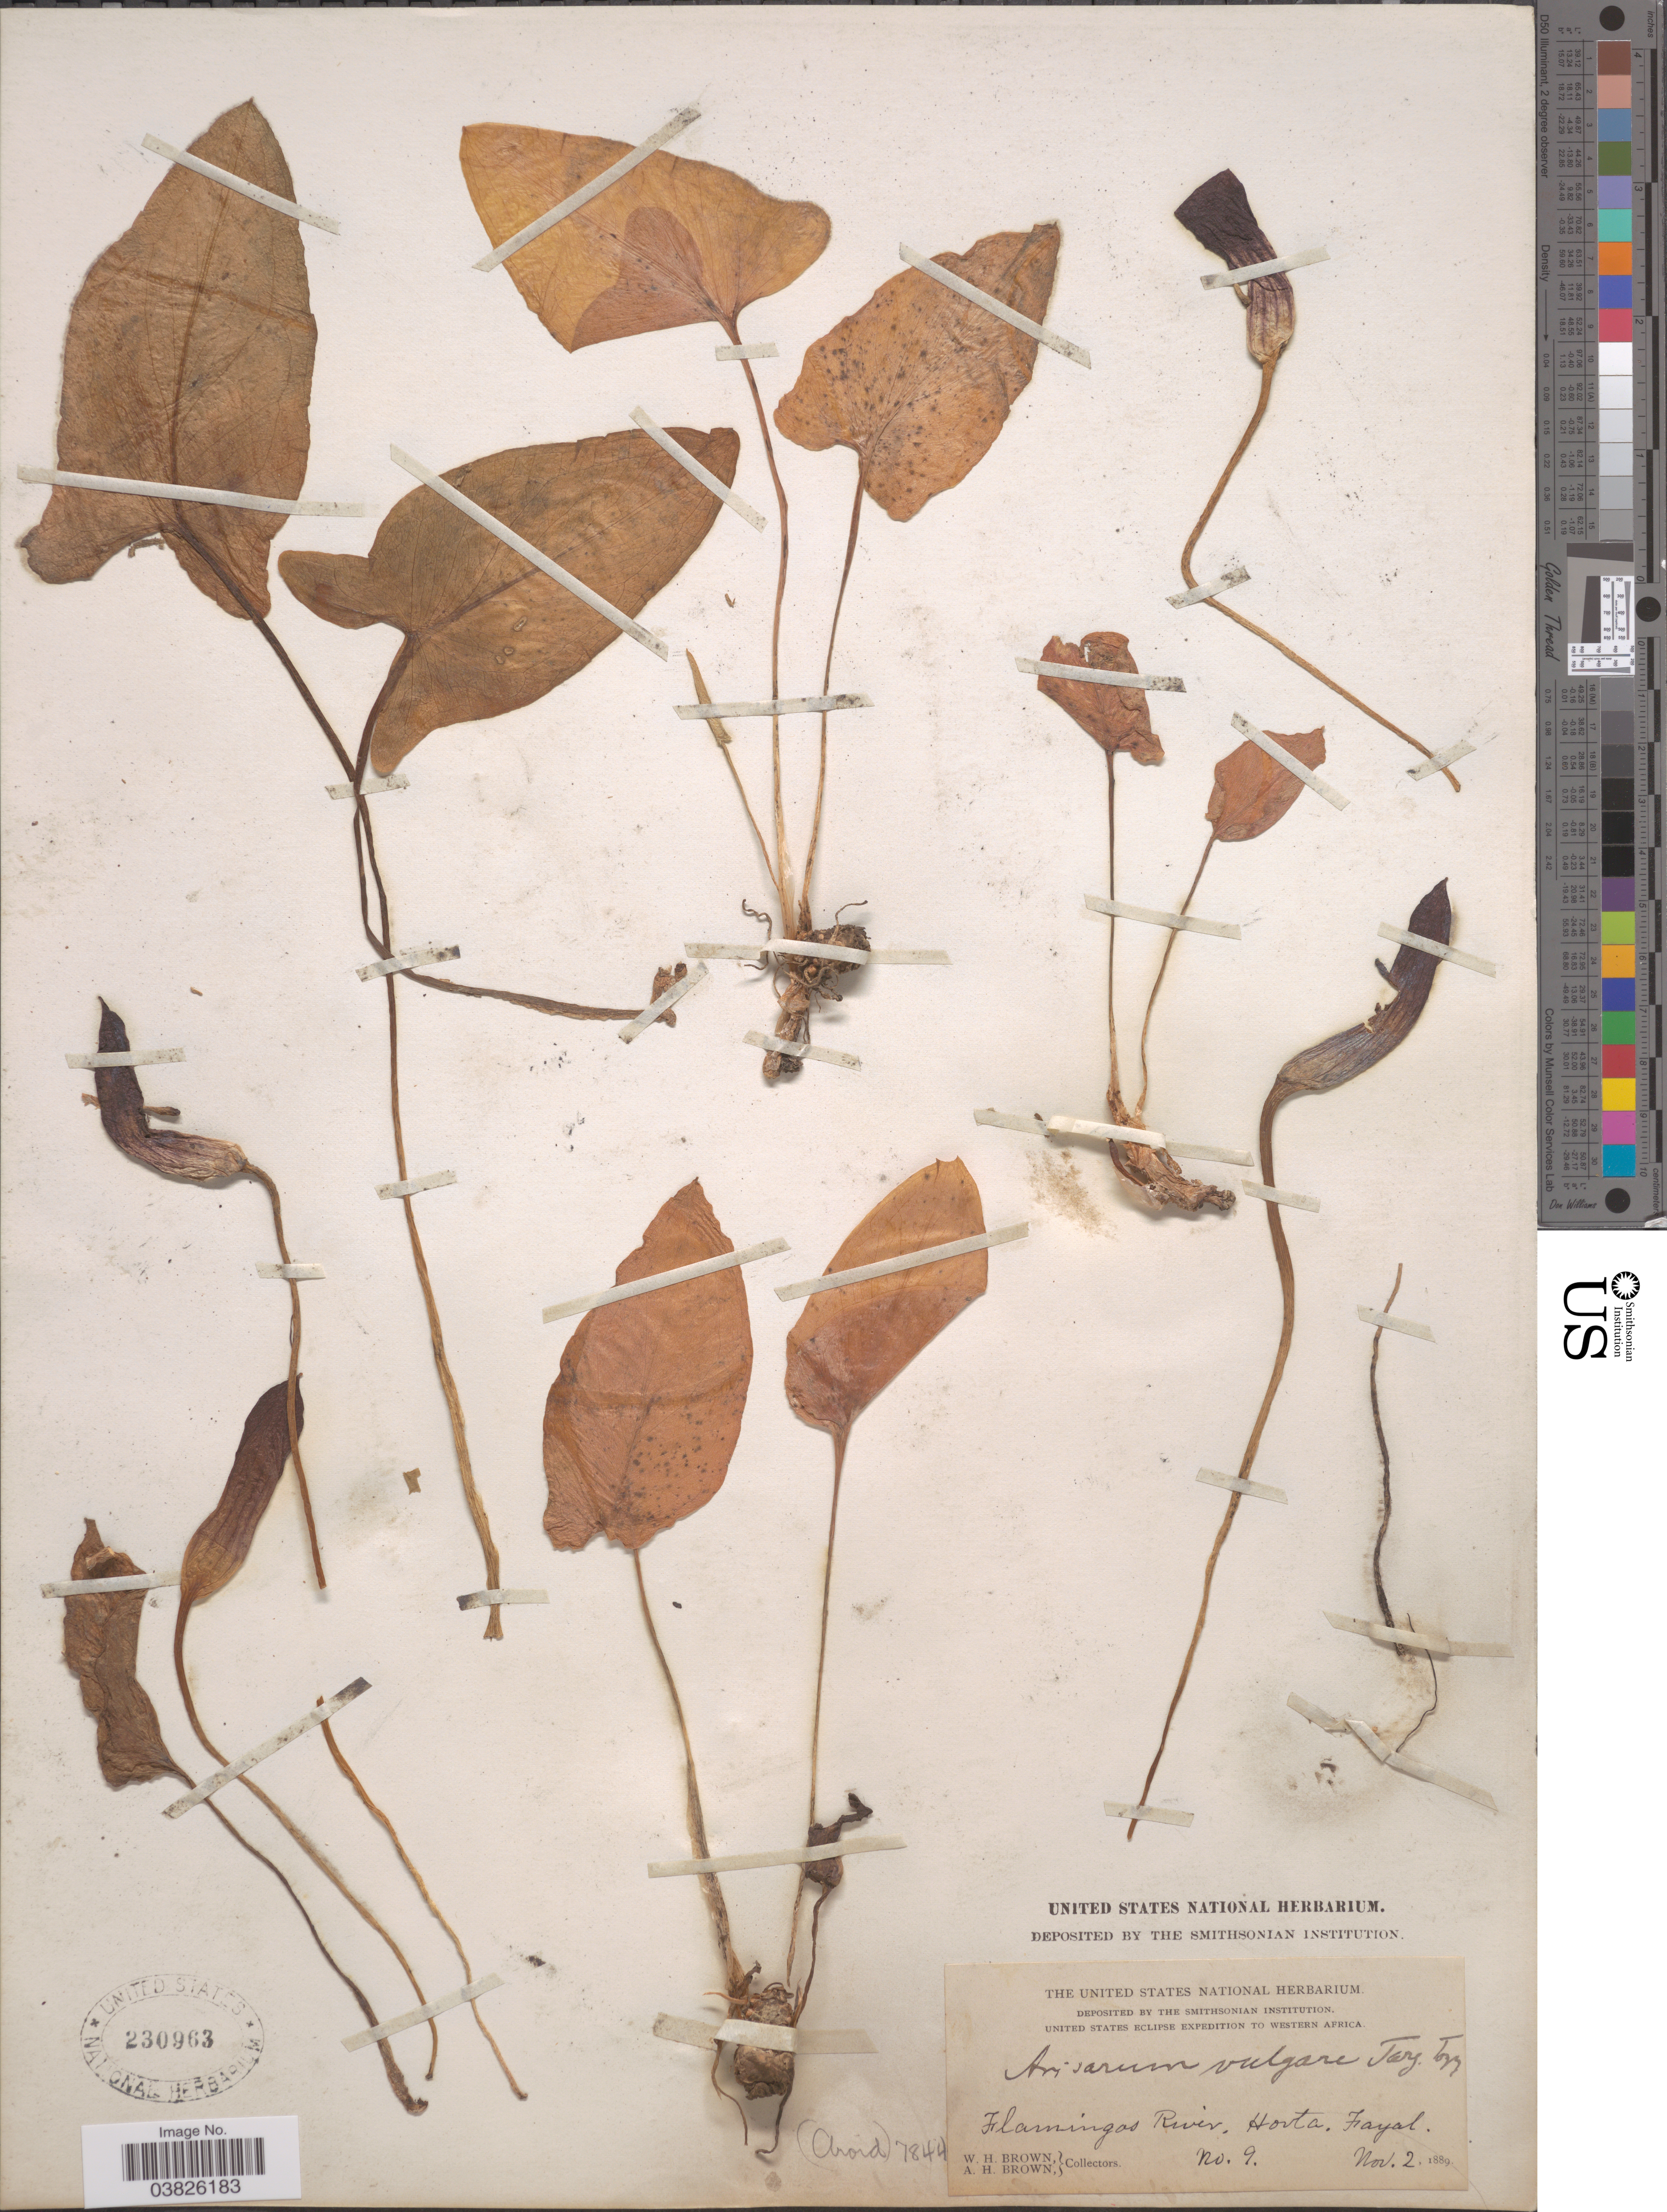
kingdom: Plantae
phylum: Tracheophyta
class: Liliopsida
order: Alismatales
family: Araceae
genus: Arisarum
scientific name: Arisarum vulgare subsp. subexertum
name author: (Webb & Berthel.) G. Kunkel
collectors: W. H. Brown & A. H. Brown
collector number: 9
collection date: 1889-11-02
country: Portugal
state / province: Azores (Aut. Reg.)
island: Faial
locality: Western Africa. Flamingos River, Horta, Fayal.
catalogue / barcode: US 230963